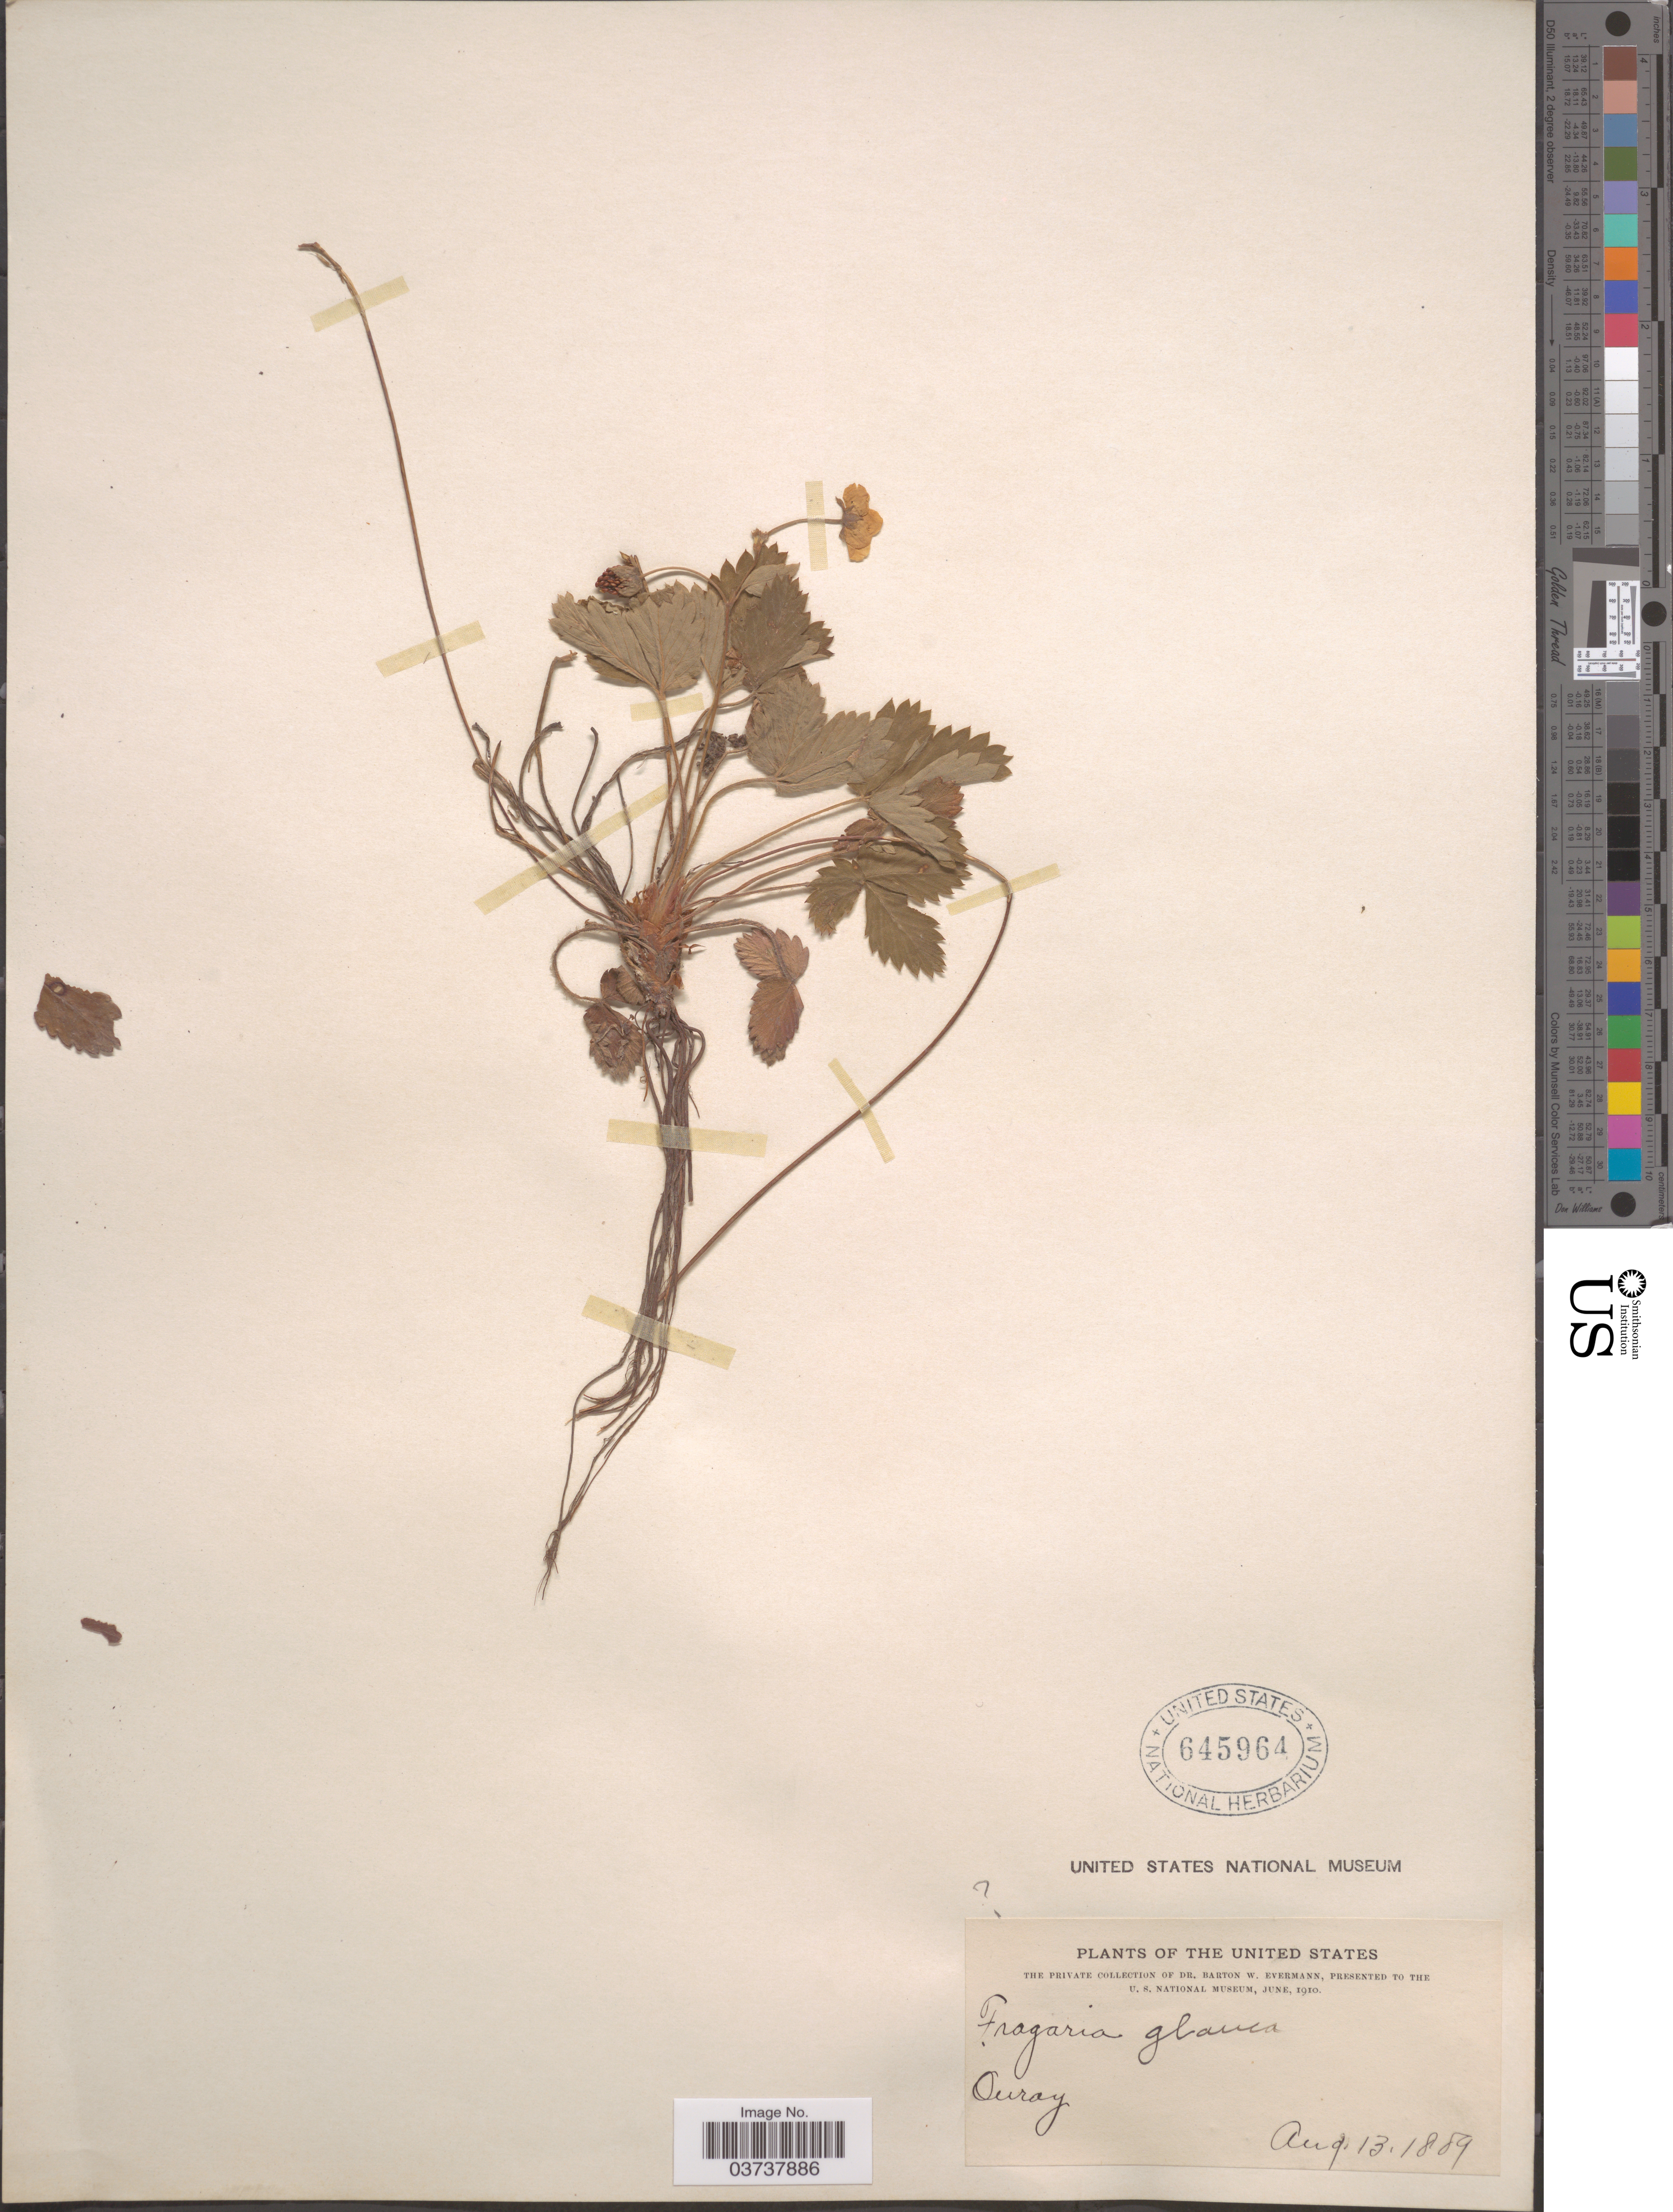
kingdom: Plantae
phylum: Tracheophyta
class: Magnoliopsida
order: Rosales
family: Rosaceae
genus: Fragaria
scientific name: Fragaria virginiana subsp. glauca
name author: (S. Watson) Staudt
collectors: B. W. Evermann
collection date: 1889-08-13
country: United States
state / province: Colorado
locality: Ouray.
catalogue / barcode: US 645964